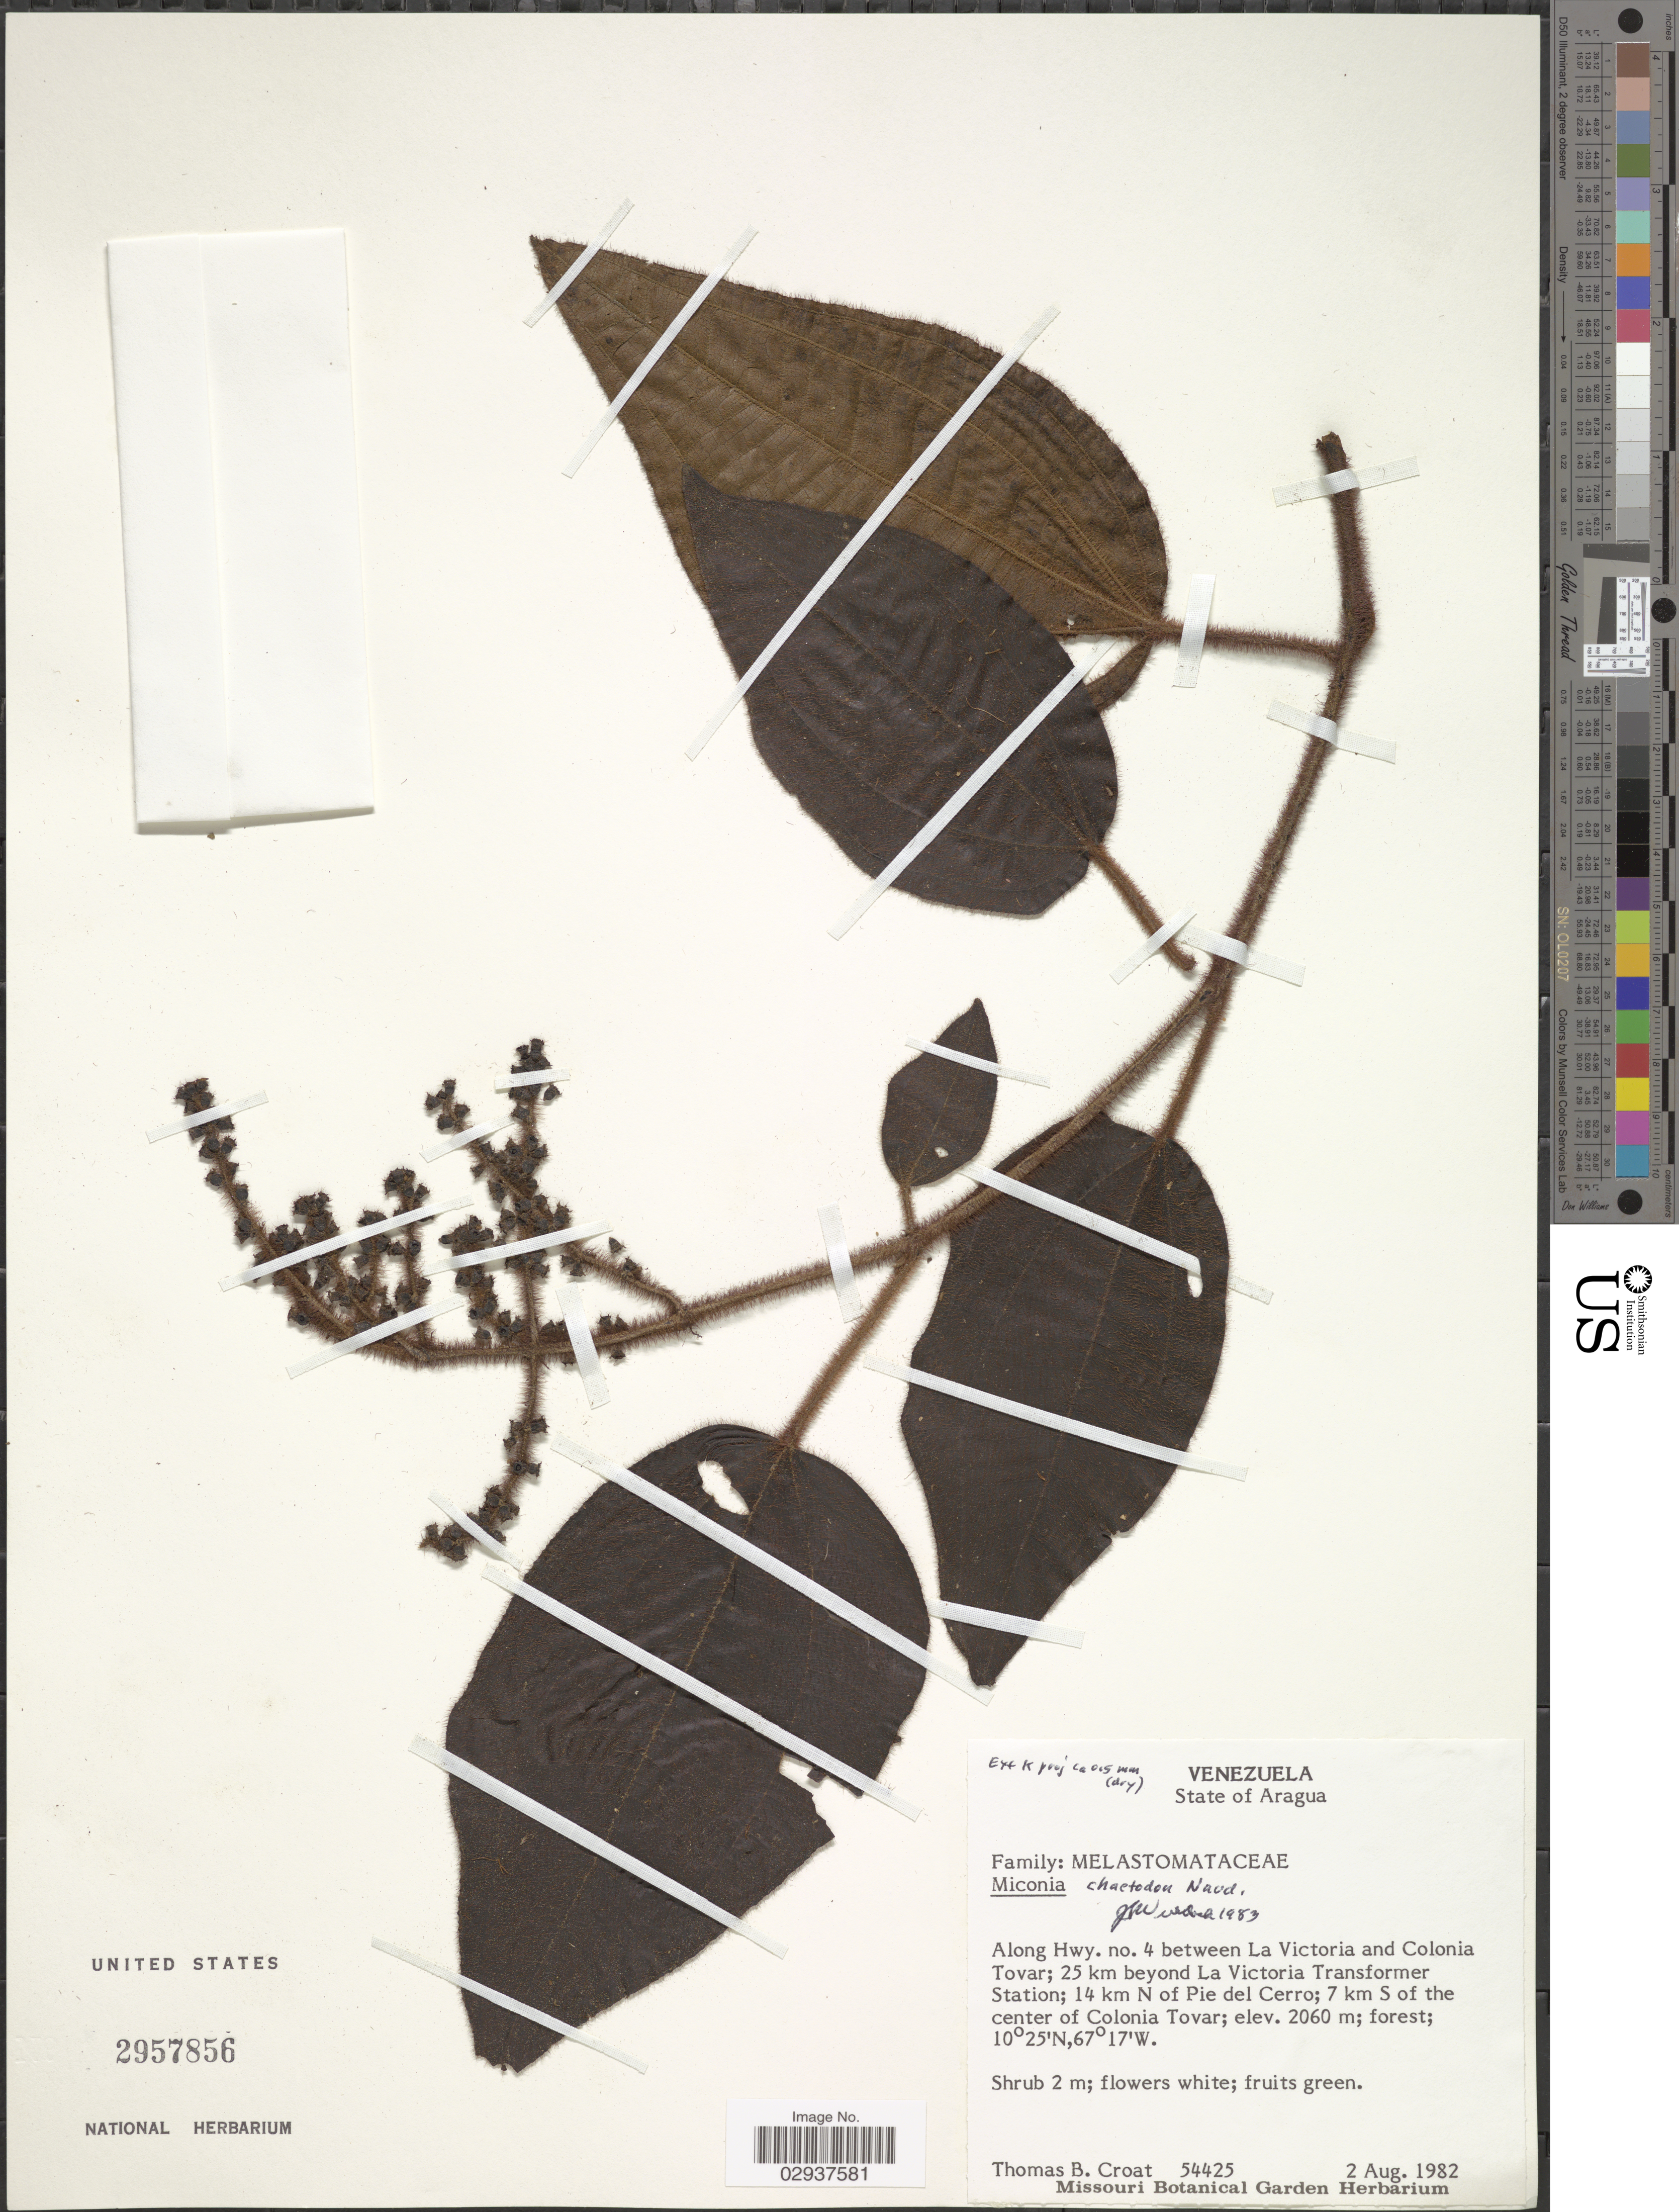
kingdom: Plantae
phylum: Tracheophyta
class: Magnoliopsida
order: Myrtales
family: Melastomataceae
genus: Miconia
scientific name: Miconia chaetodon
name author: Naudin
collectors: T. B. Croat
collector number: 54425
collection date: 1982-08-02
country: Venezuela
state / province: Aragua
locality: Along Hwy. no. 4 between La Victoria and Colonia Tovar; 25 km beyond La Victoria Transformer Station; 14 km N of Pie del Cerro; 7 km S of the center of Colonia Tovar.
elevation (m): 2060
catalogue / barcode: US 2957856